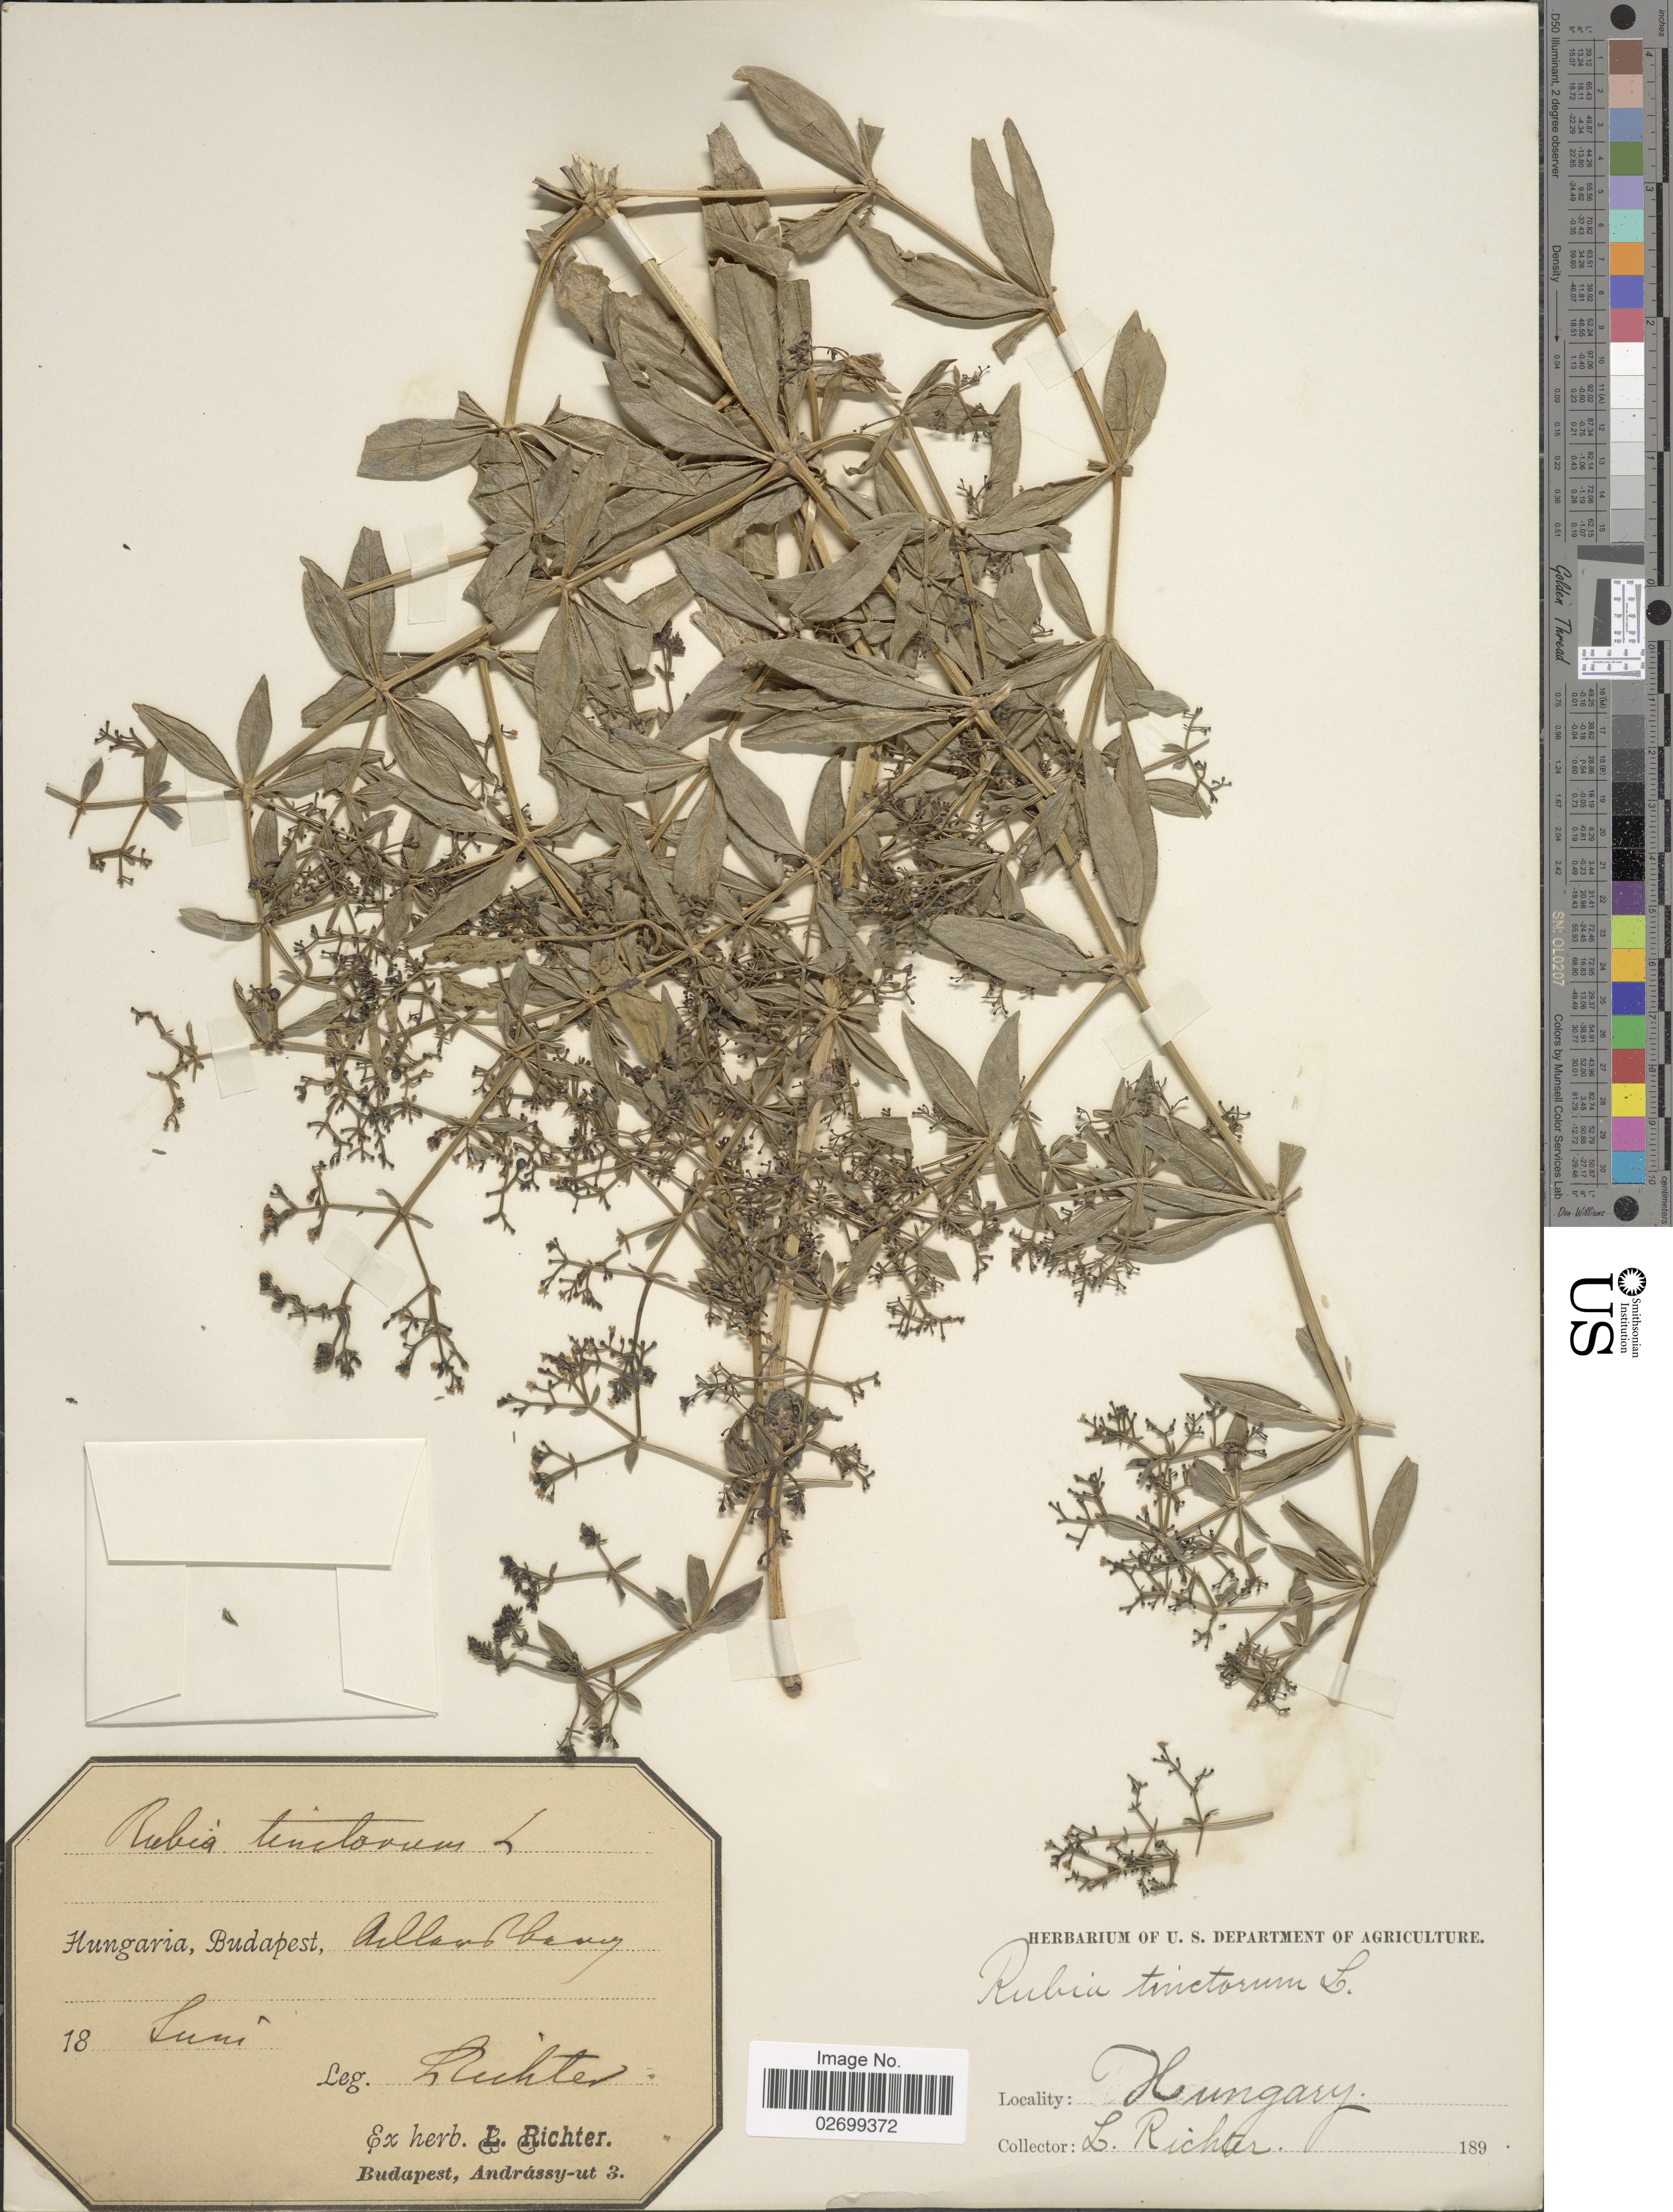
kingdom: Plantae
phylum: Tracheophyta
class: Magnoliopsida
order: Gentianales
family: Rubiaceae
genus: Rubia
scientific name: Rubia tinctorum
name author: L.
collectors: L. Richter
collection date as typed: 189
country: Hungary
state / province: Budapest, Capital District of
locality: Aillard Canay [interpreted]